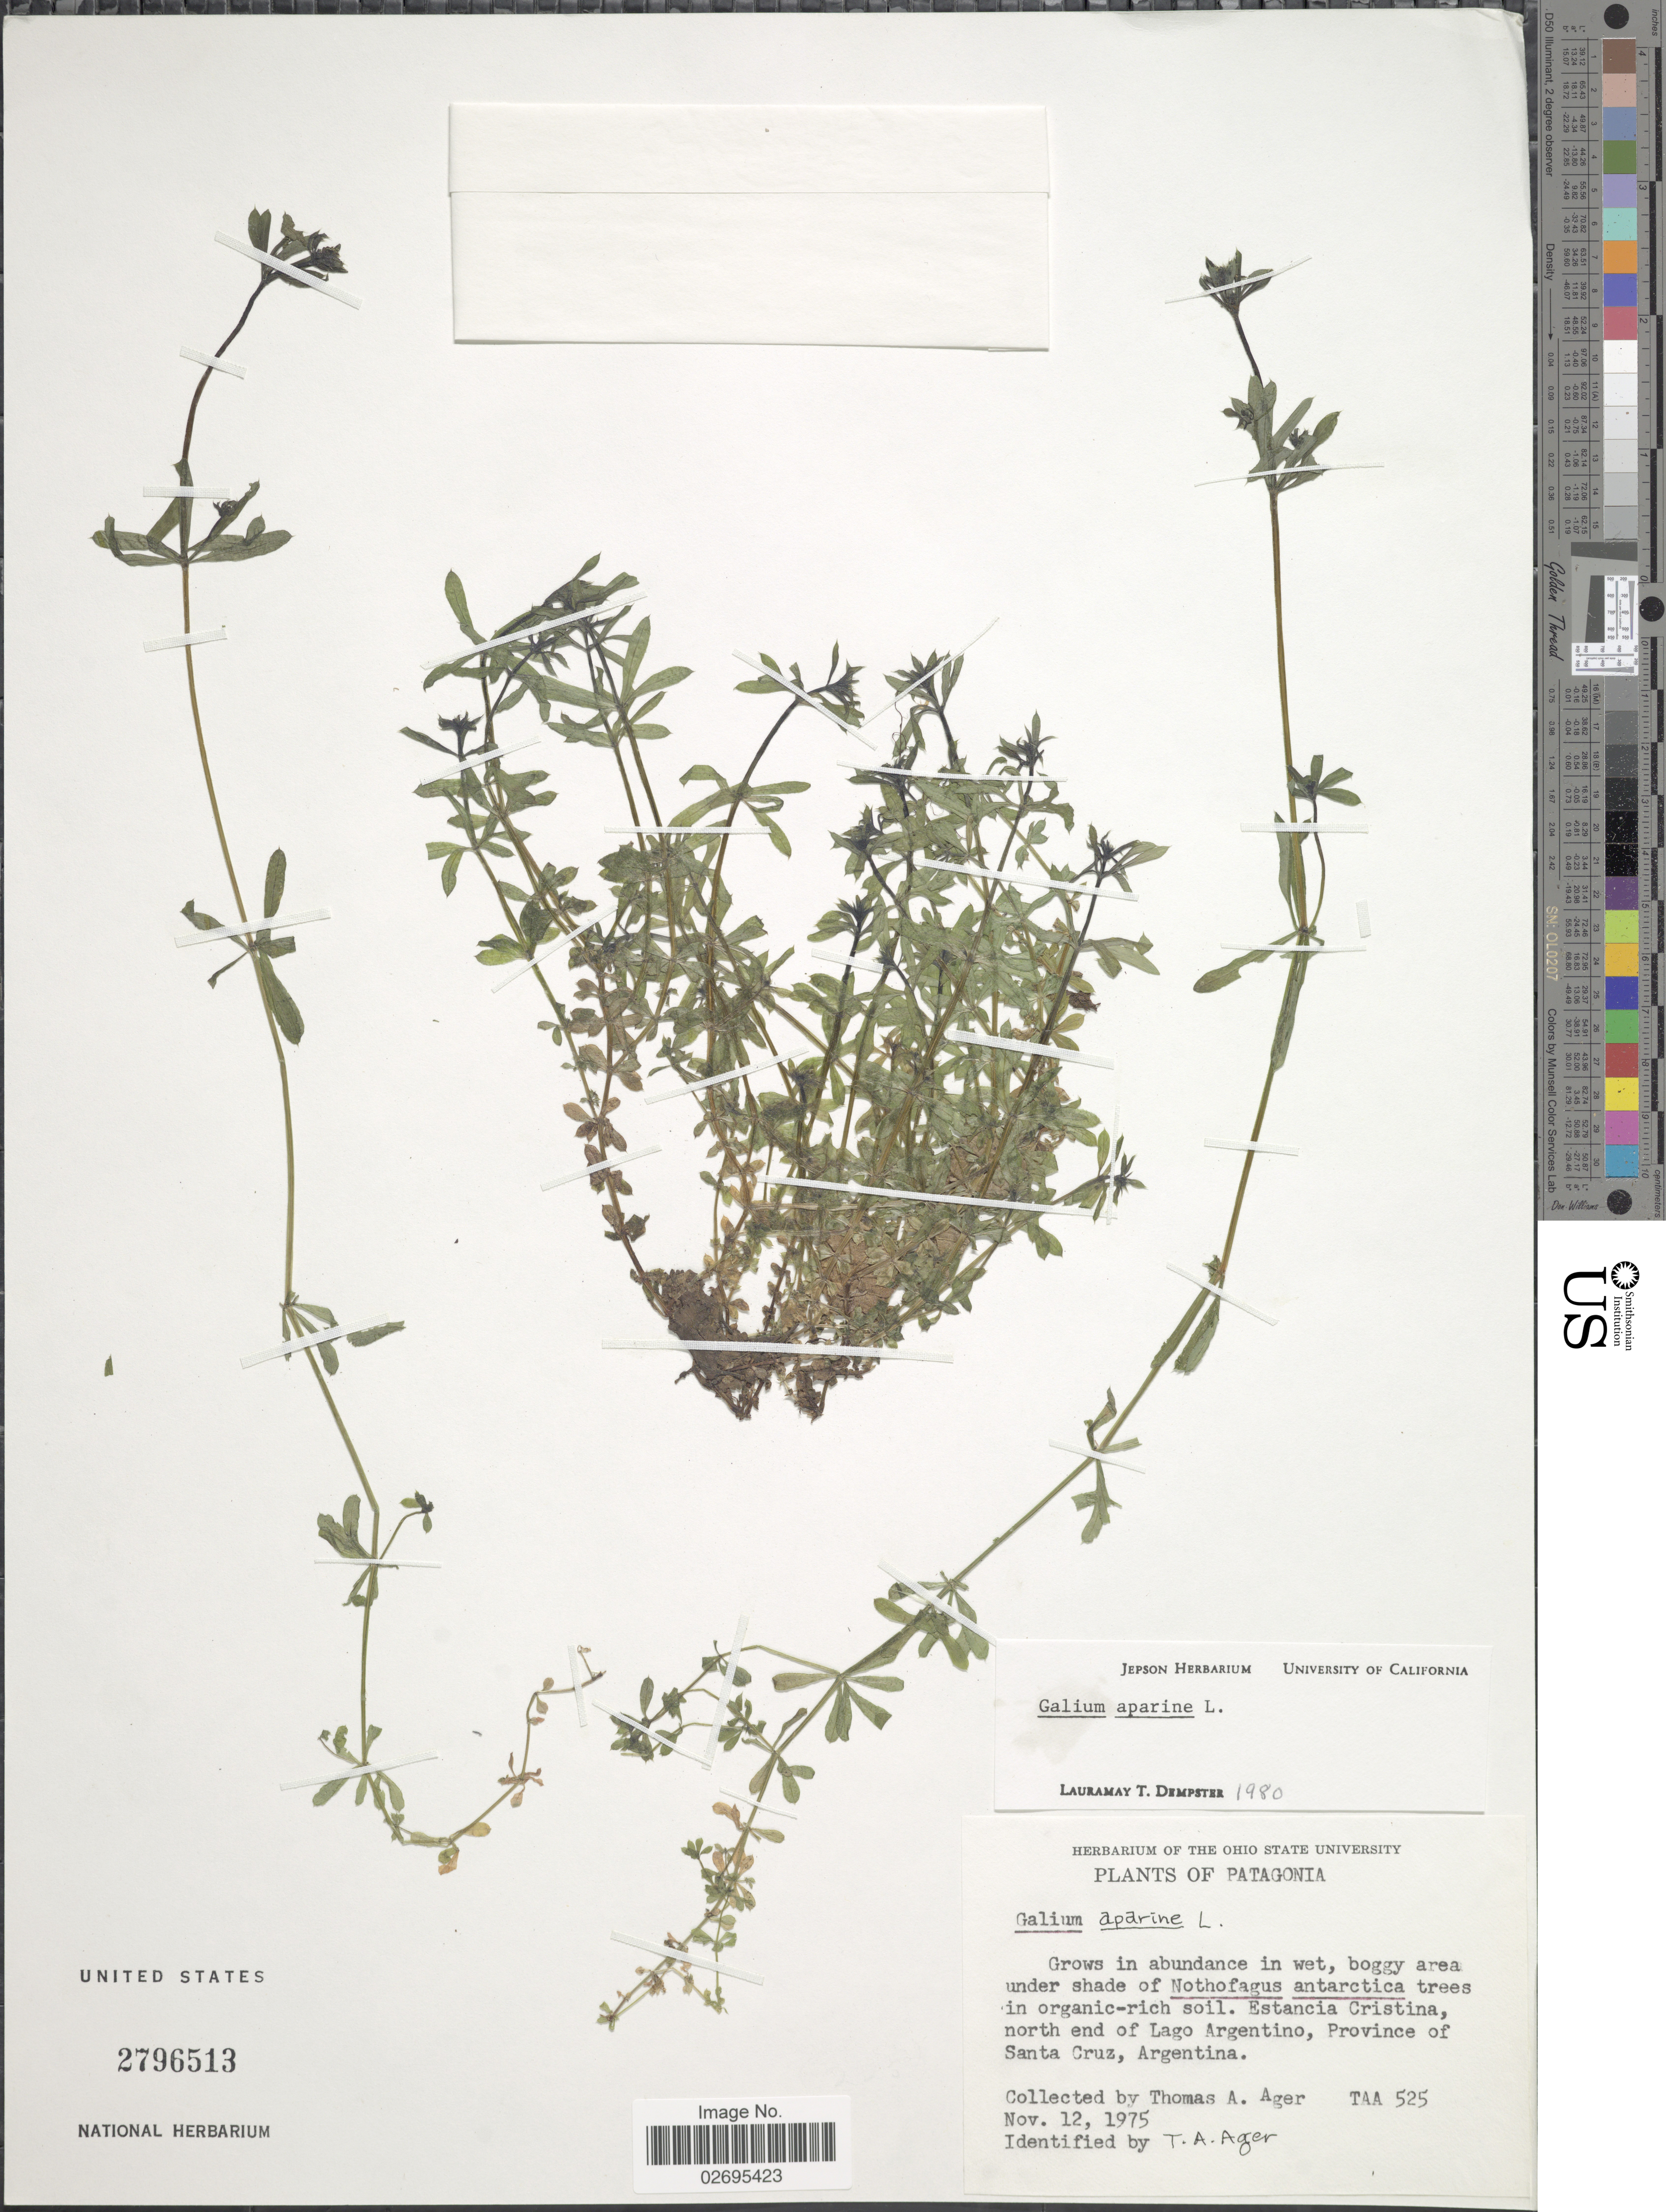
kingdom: Plantae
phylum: Tracheophyta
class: Magnoliopsida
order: Gentianales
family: Rubiaceae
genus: Galium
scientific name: Galium aparine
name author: L.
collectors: T. A. Ager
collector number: TAA525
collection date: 1975-11-12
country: Argentina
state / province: Santa Cruz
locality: Patagonia, Estancia Cristina, north end of Lago Argentino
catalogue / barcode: US 2796513